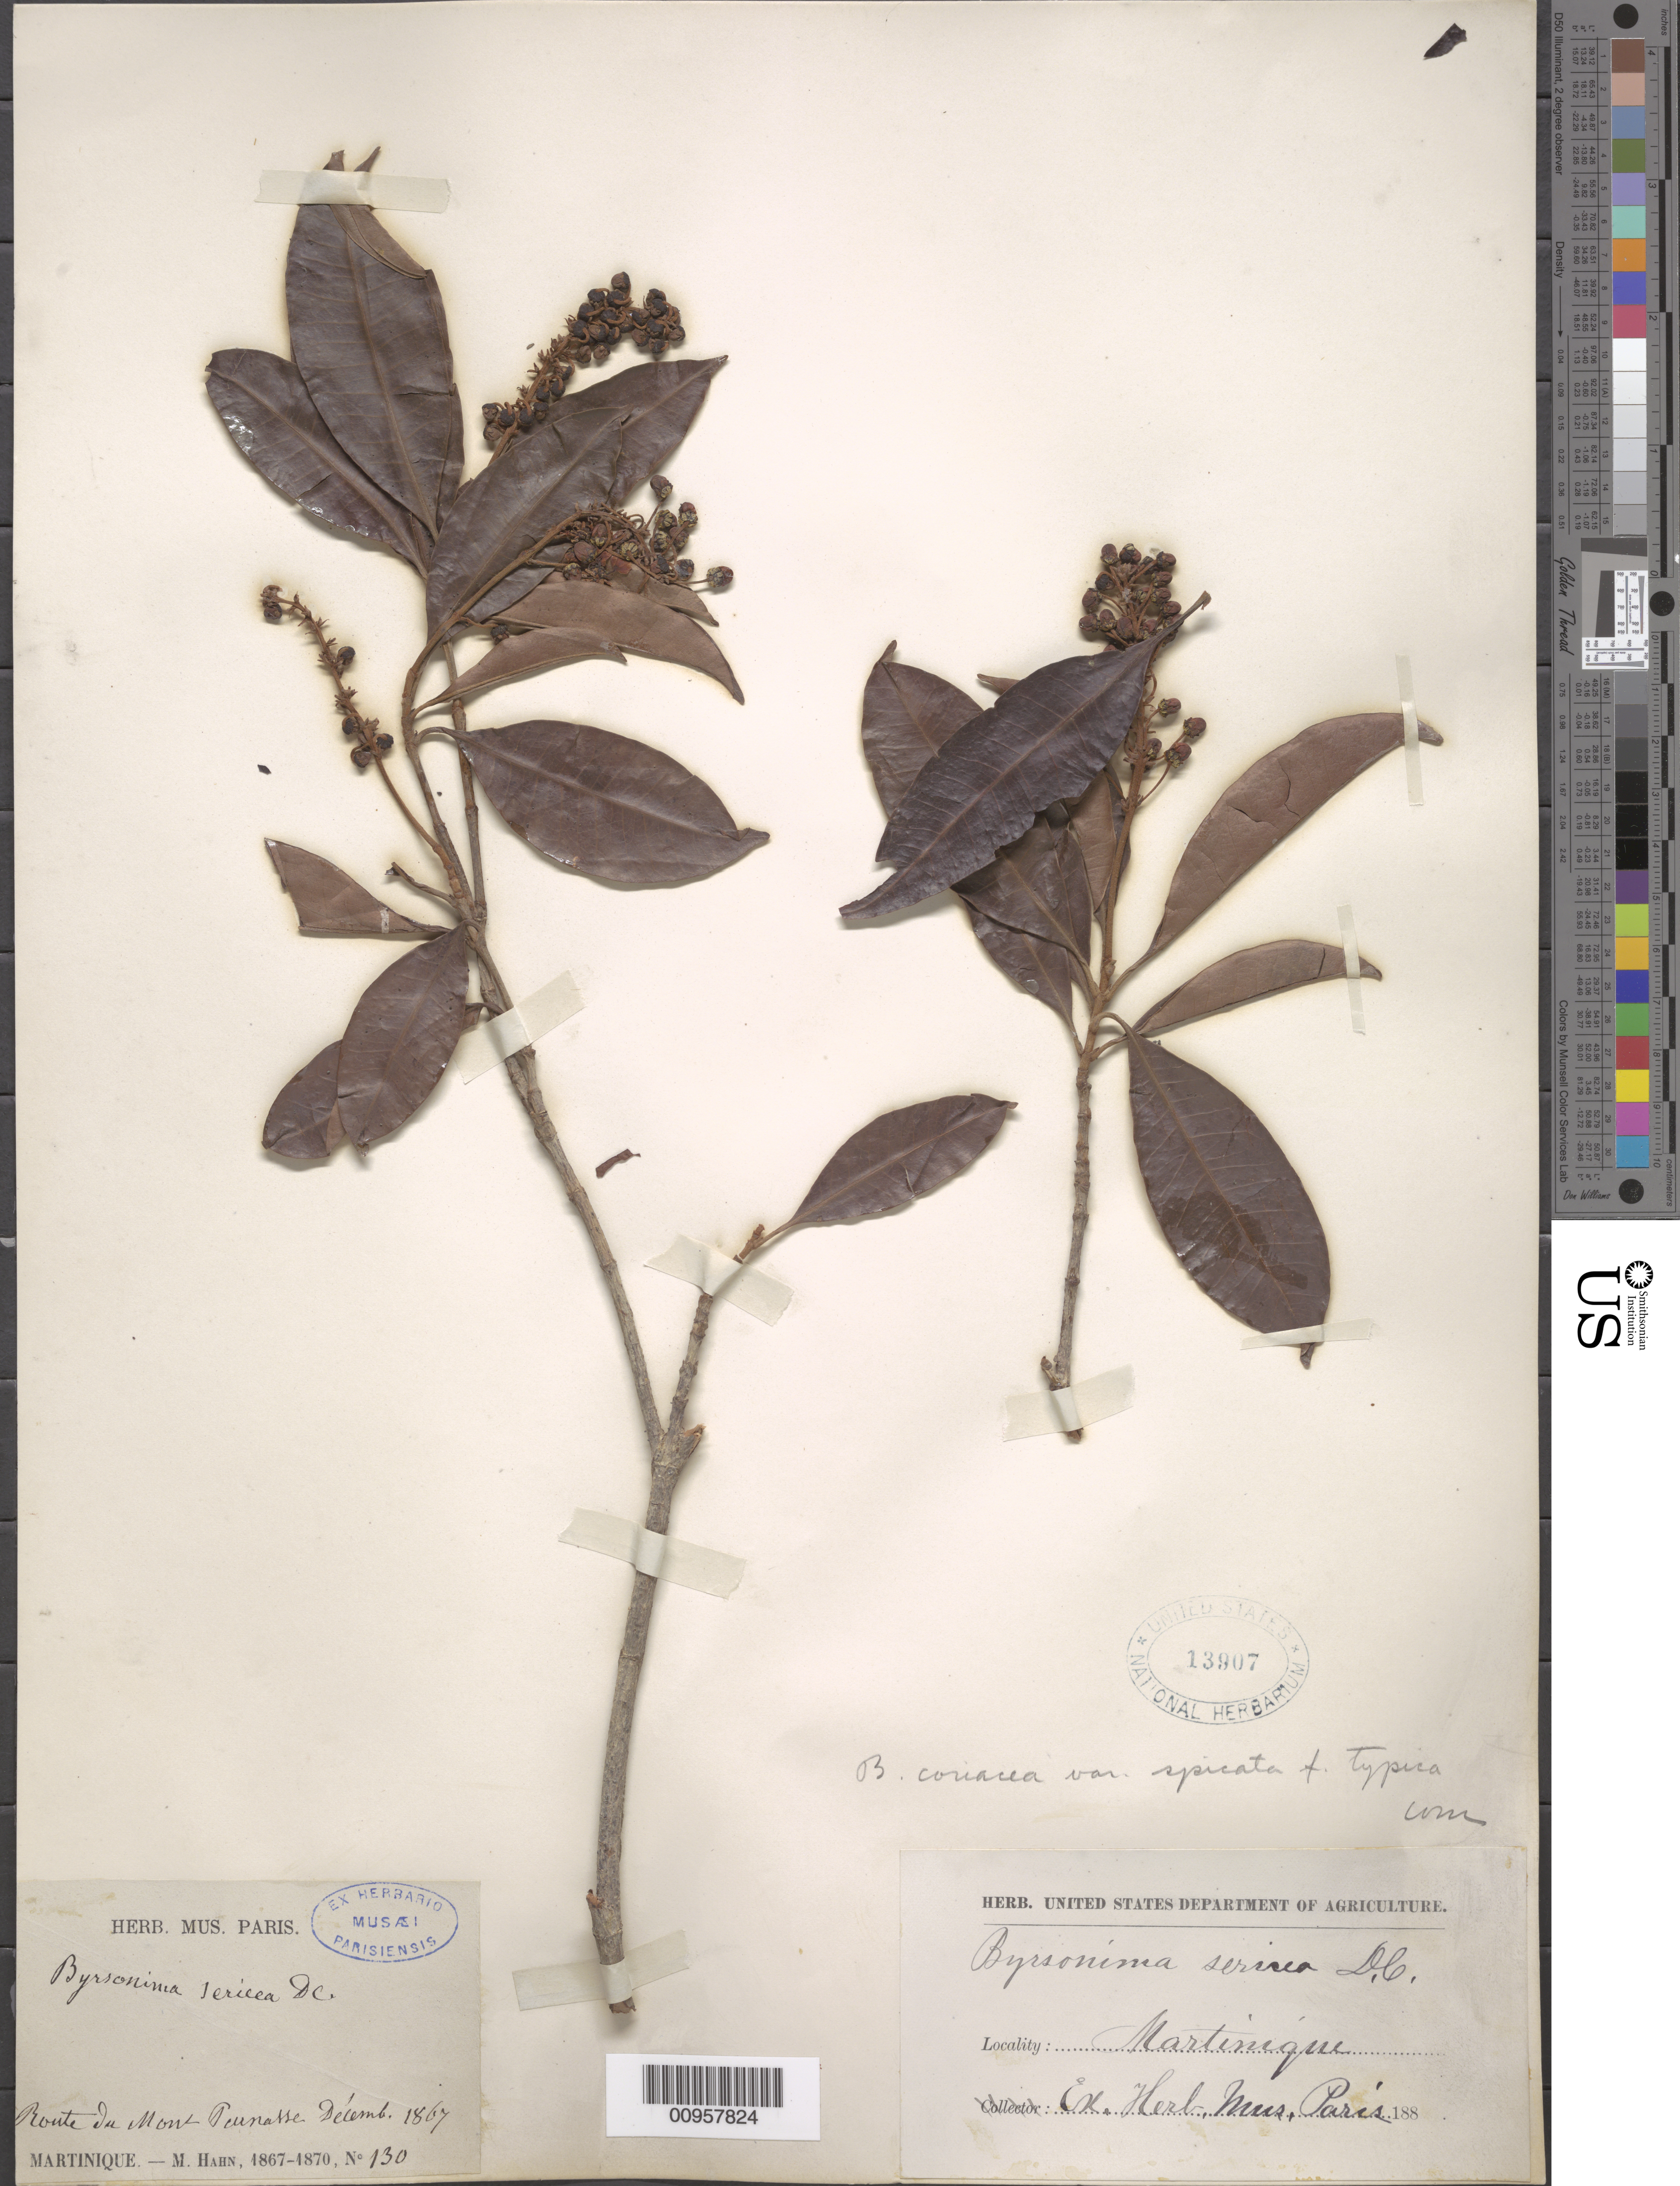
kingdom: Plantae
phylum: Tracheophyta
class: Magnoliopsida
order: Malpighiales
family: Malpighiaceae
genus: Byrsonima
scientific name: Byrsonima spicata (Cav.) DC.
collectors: M. Hahn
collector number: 130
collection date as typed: Dec 1867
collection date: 1867-12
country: Martinique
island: Martinique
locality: Pont du Mont "Peunasse"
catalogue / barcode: US 13907